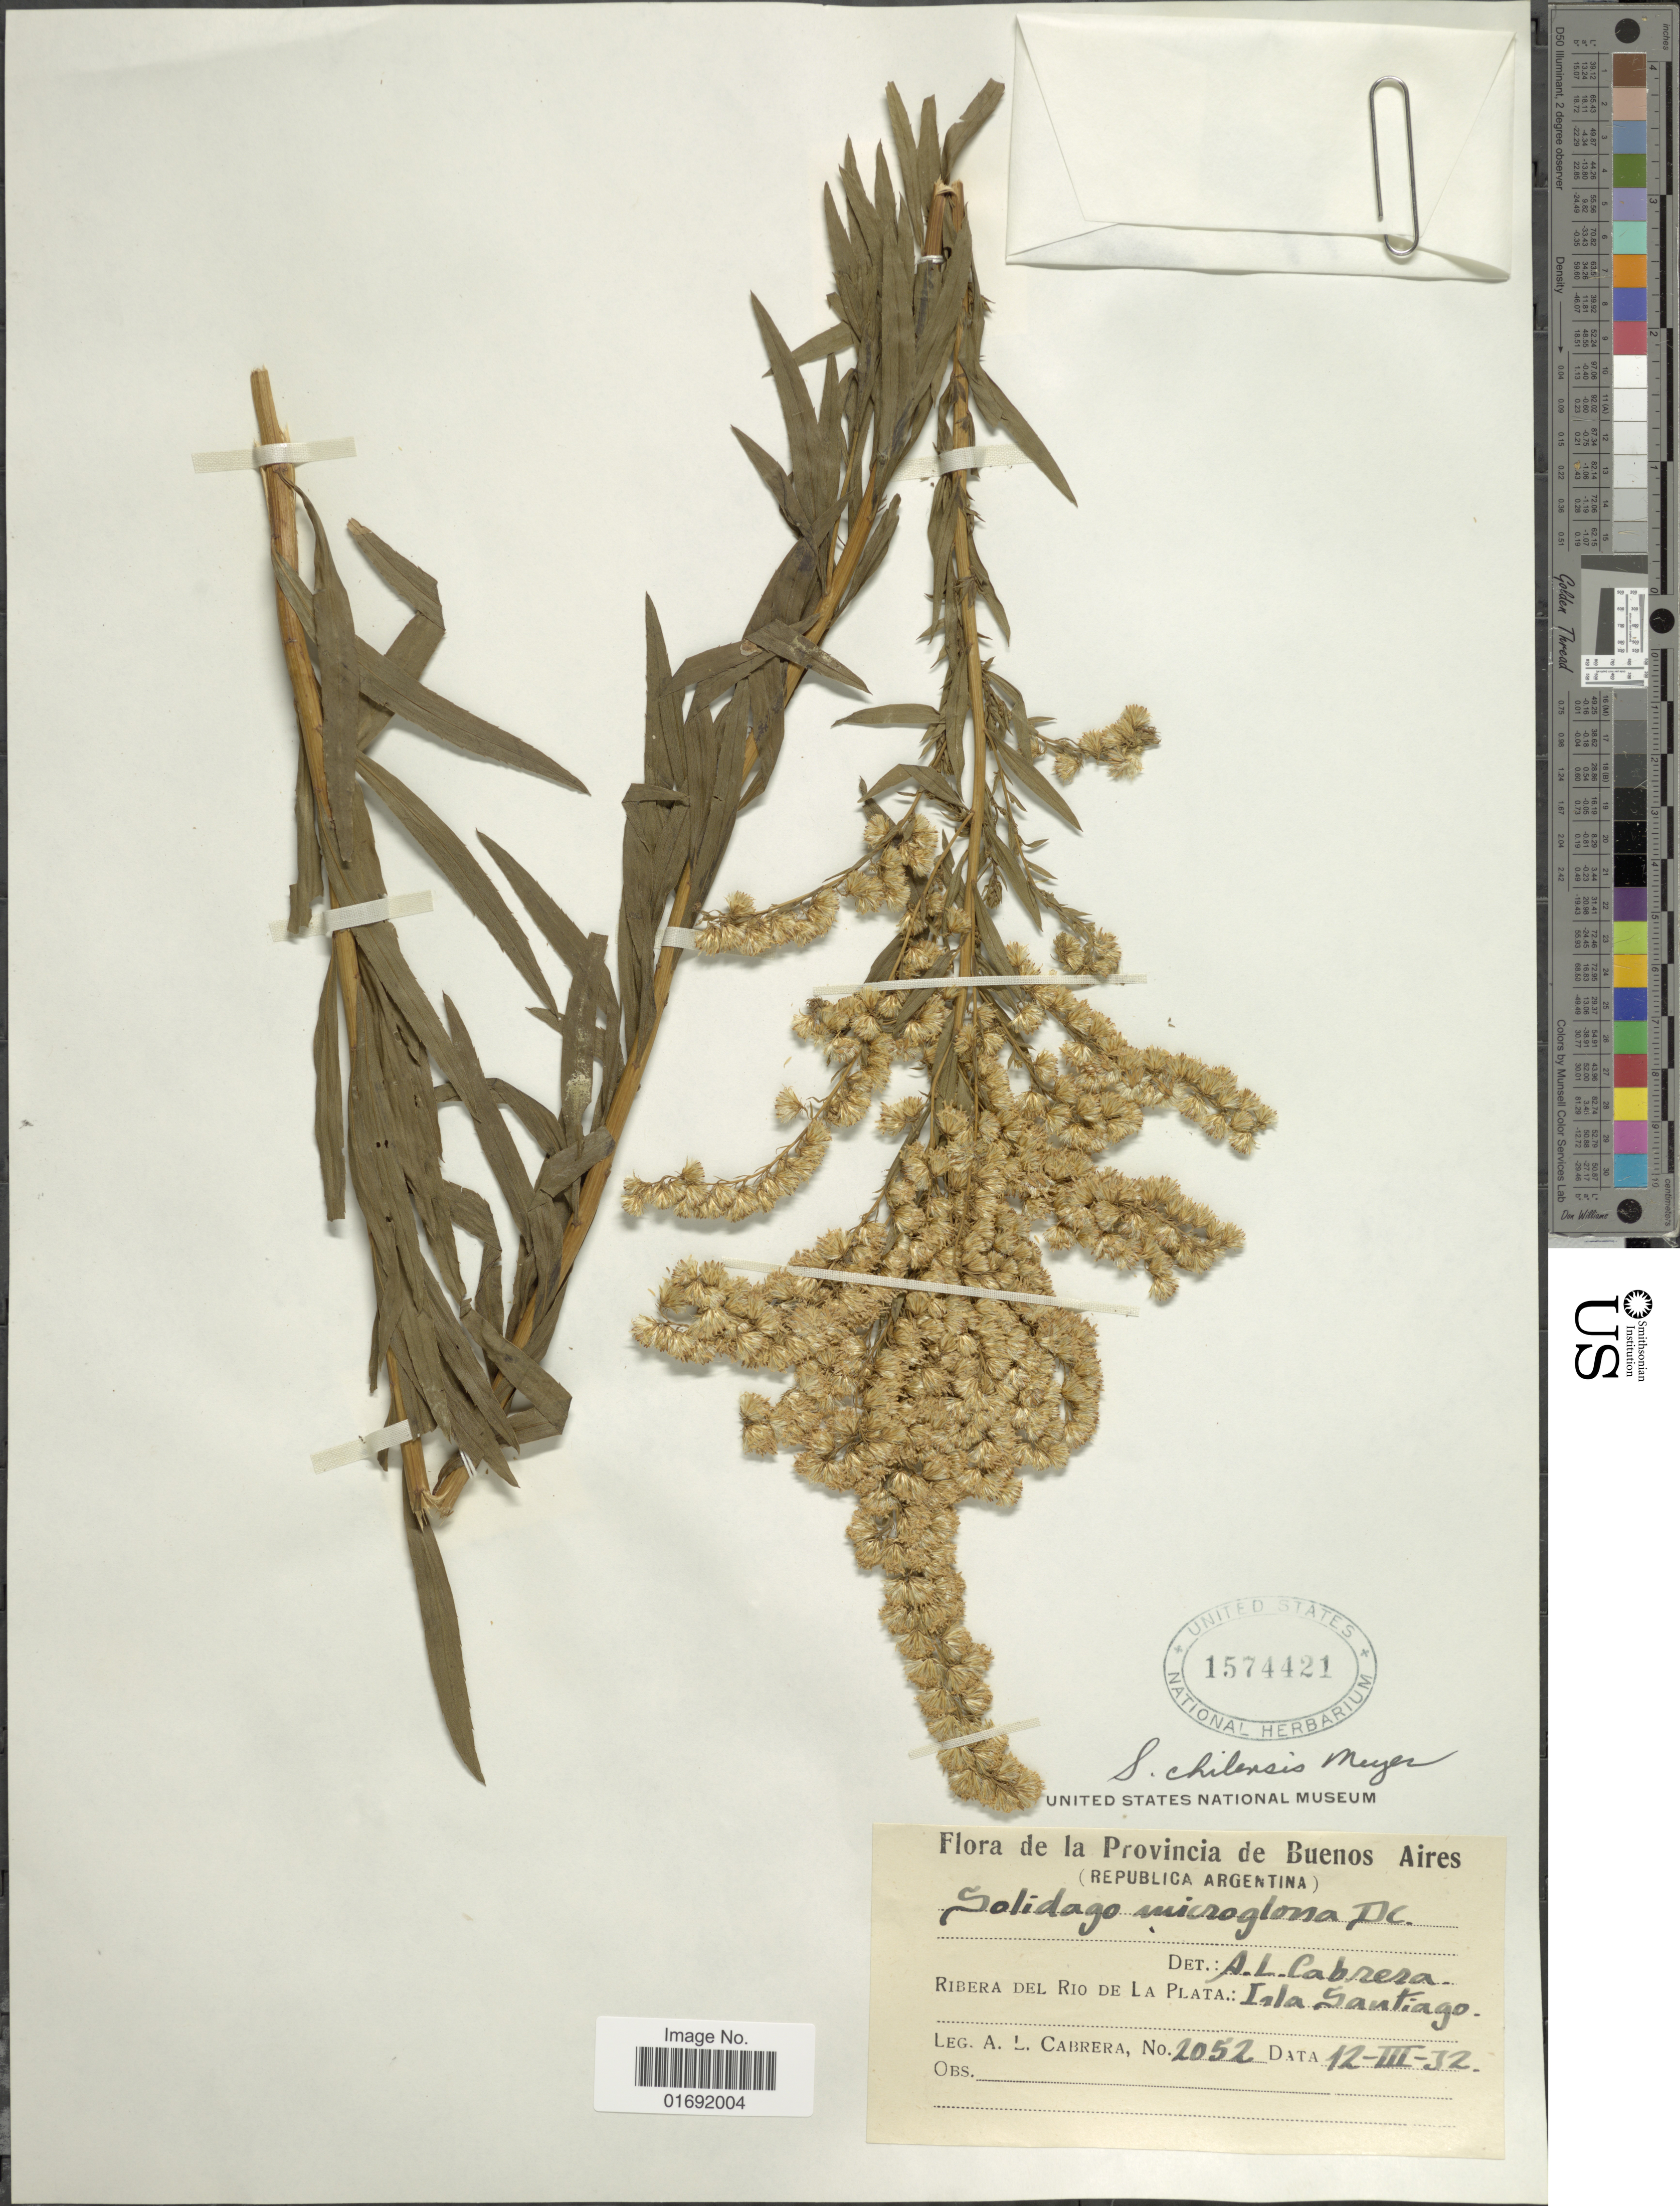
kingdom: Plantae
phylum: Tracheophyta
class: Magnoliopsida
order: Asterales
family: Asteraceae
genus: Solidago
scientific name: Solidago chilensis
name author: Meyen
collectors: A. L. Cabrera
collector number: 2052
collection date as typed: Transcribed d/m/y: 12/3/32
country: Argentina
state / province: Buenos Aires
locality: Republica Argentina, Ribera del Rio de La Plata, Isla Santiago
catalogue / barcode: US 1574421